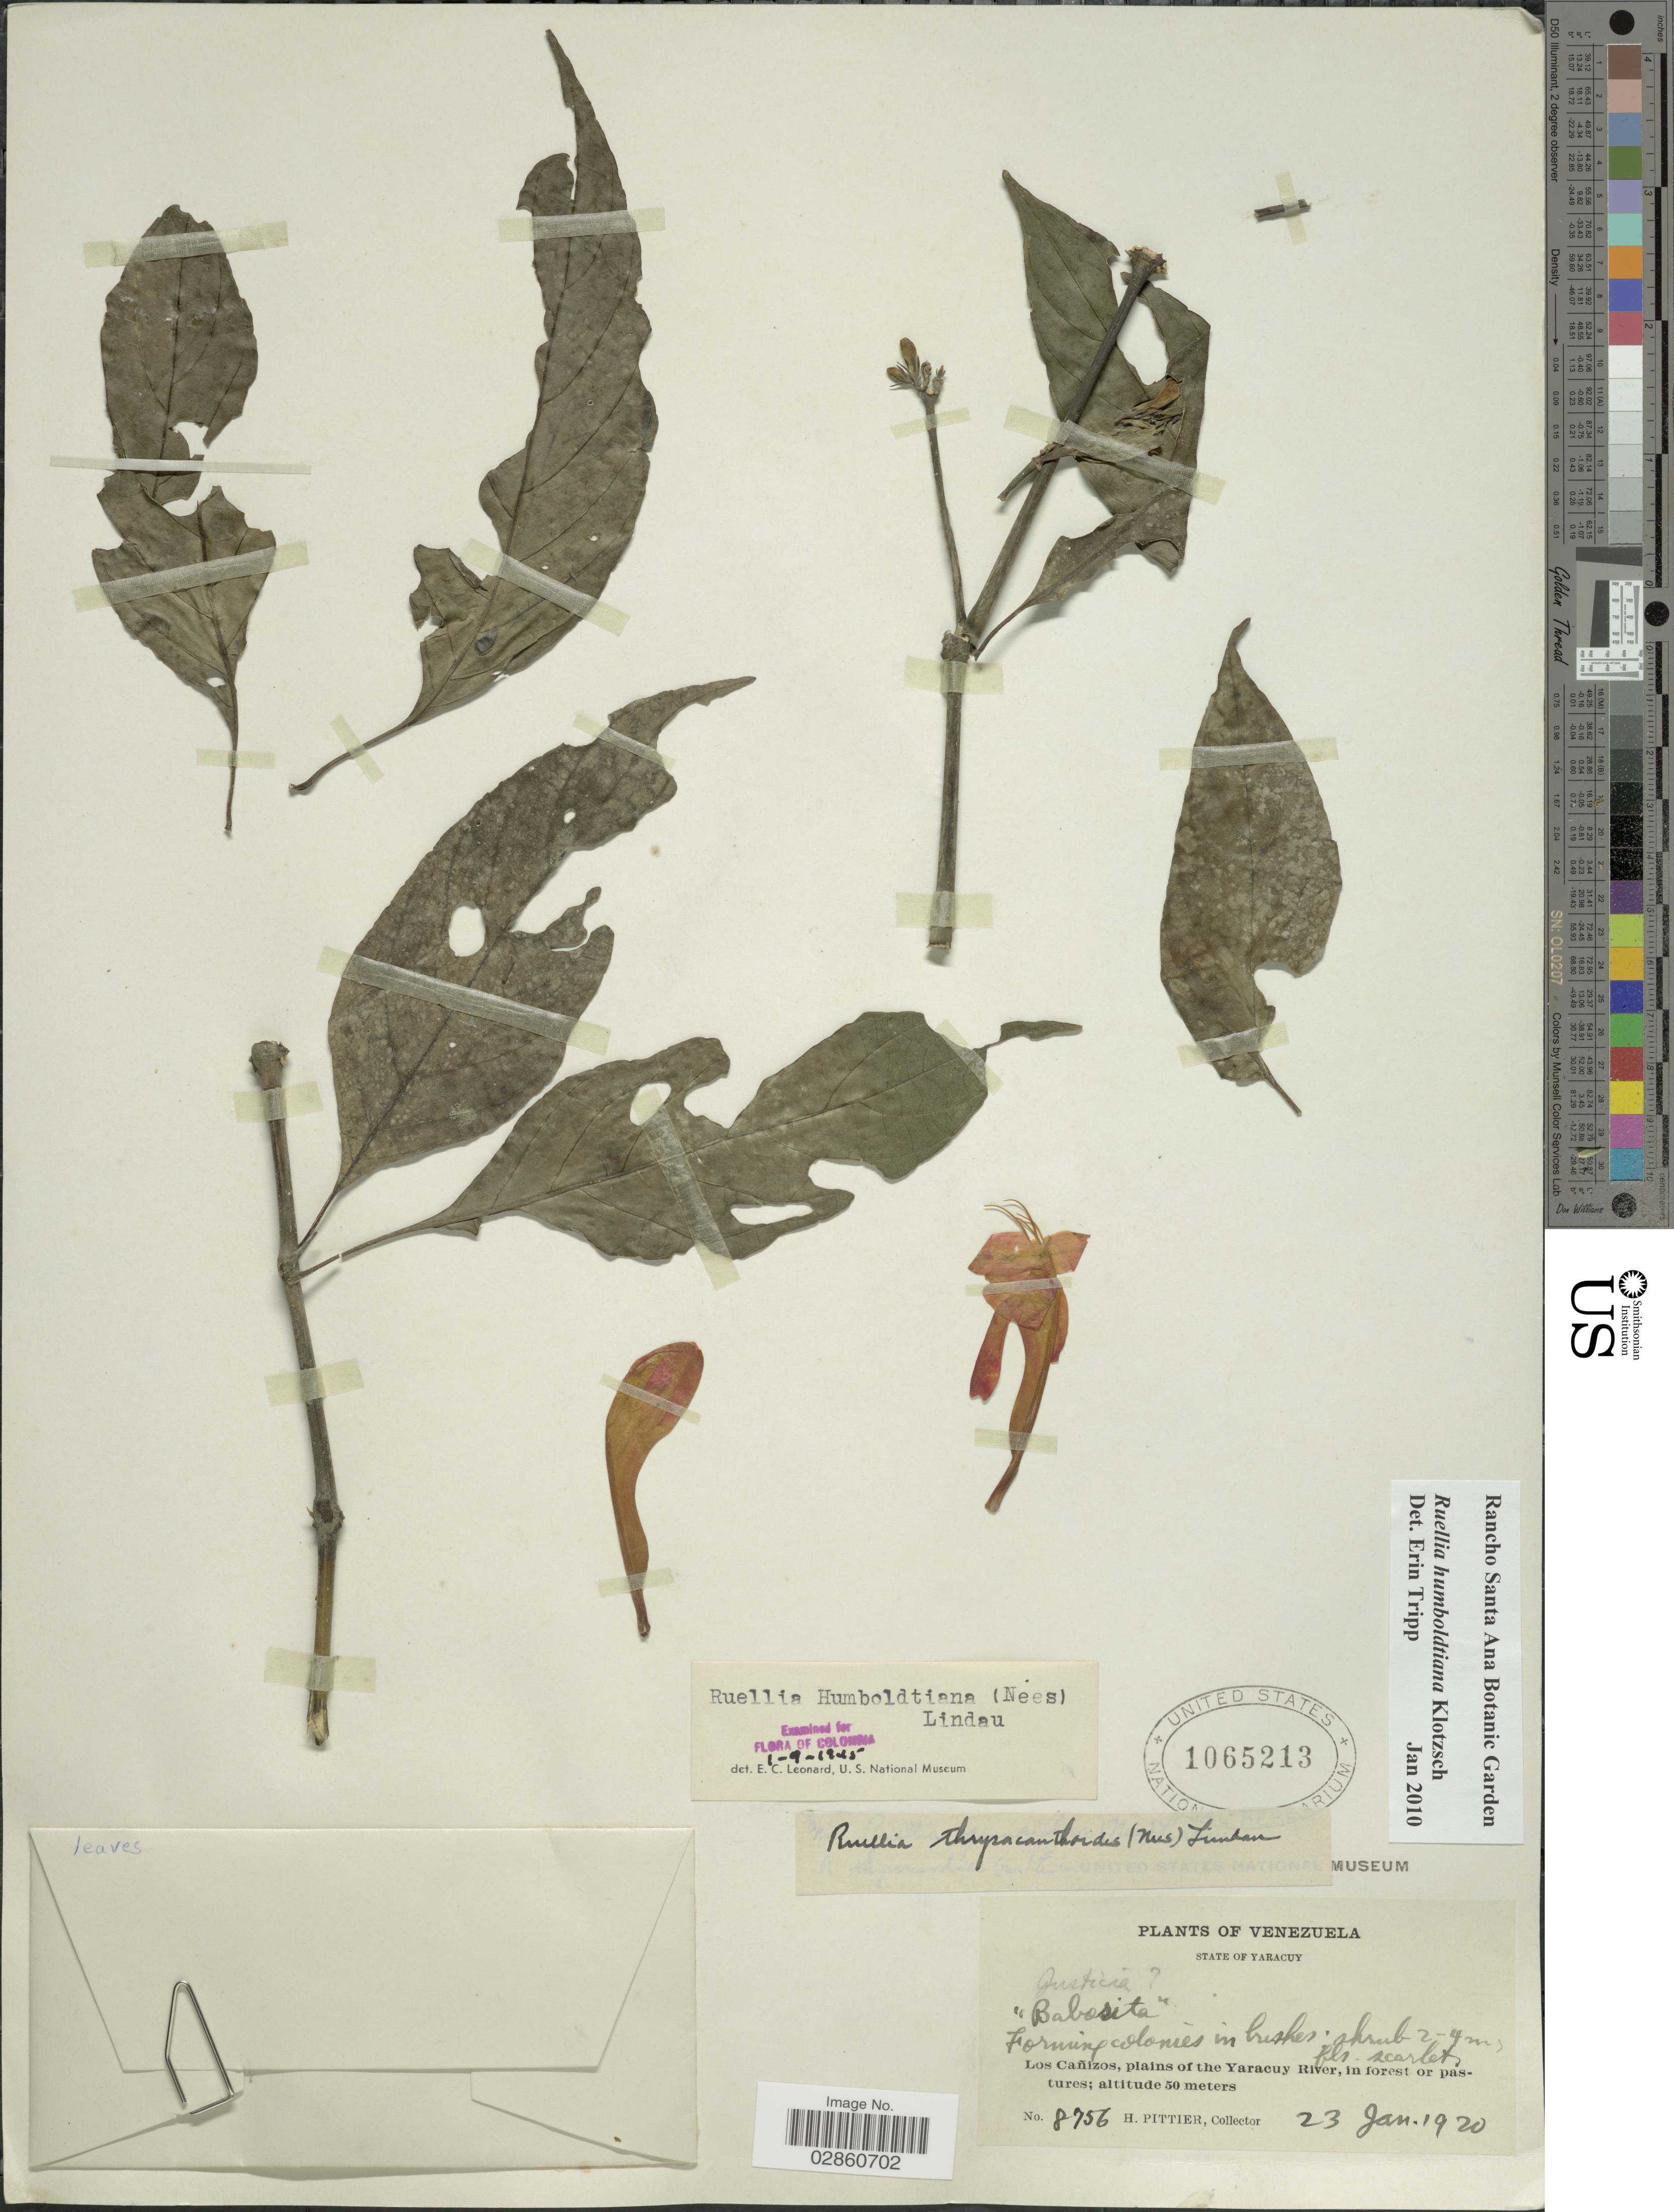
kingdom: Plantae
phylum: Tracheophyta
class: Magnoliopsida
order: Lamiales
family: Acanthaceae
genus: Ruellia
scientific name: Ruellia humboldtiana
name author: (Nees) Lindau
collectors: H. F. Pittier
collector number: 8756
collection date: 1920-01-23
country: Venezuela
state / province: Yaracuy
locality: State of Yaracuy. Los Cañizos, plains of the Yaracuy River, in forest or pastures.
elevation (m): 50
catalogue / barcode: US 1065213